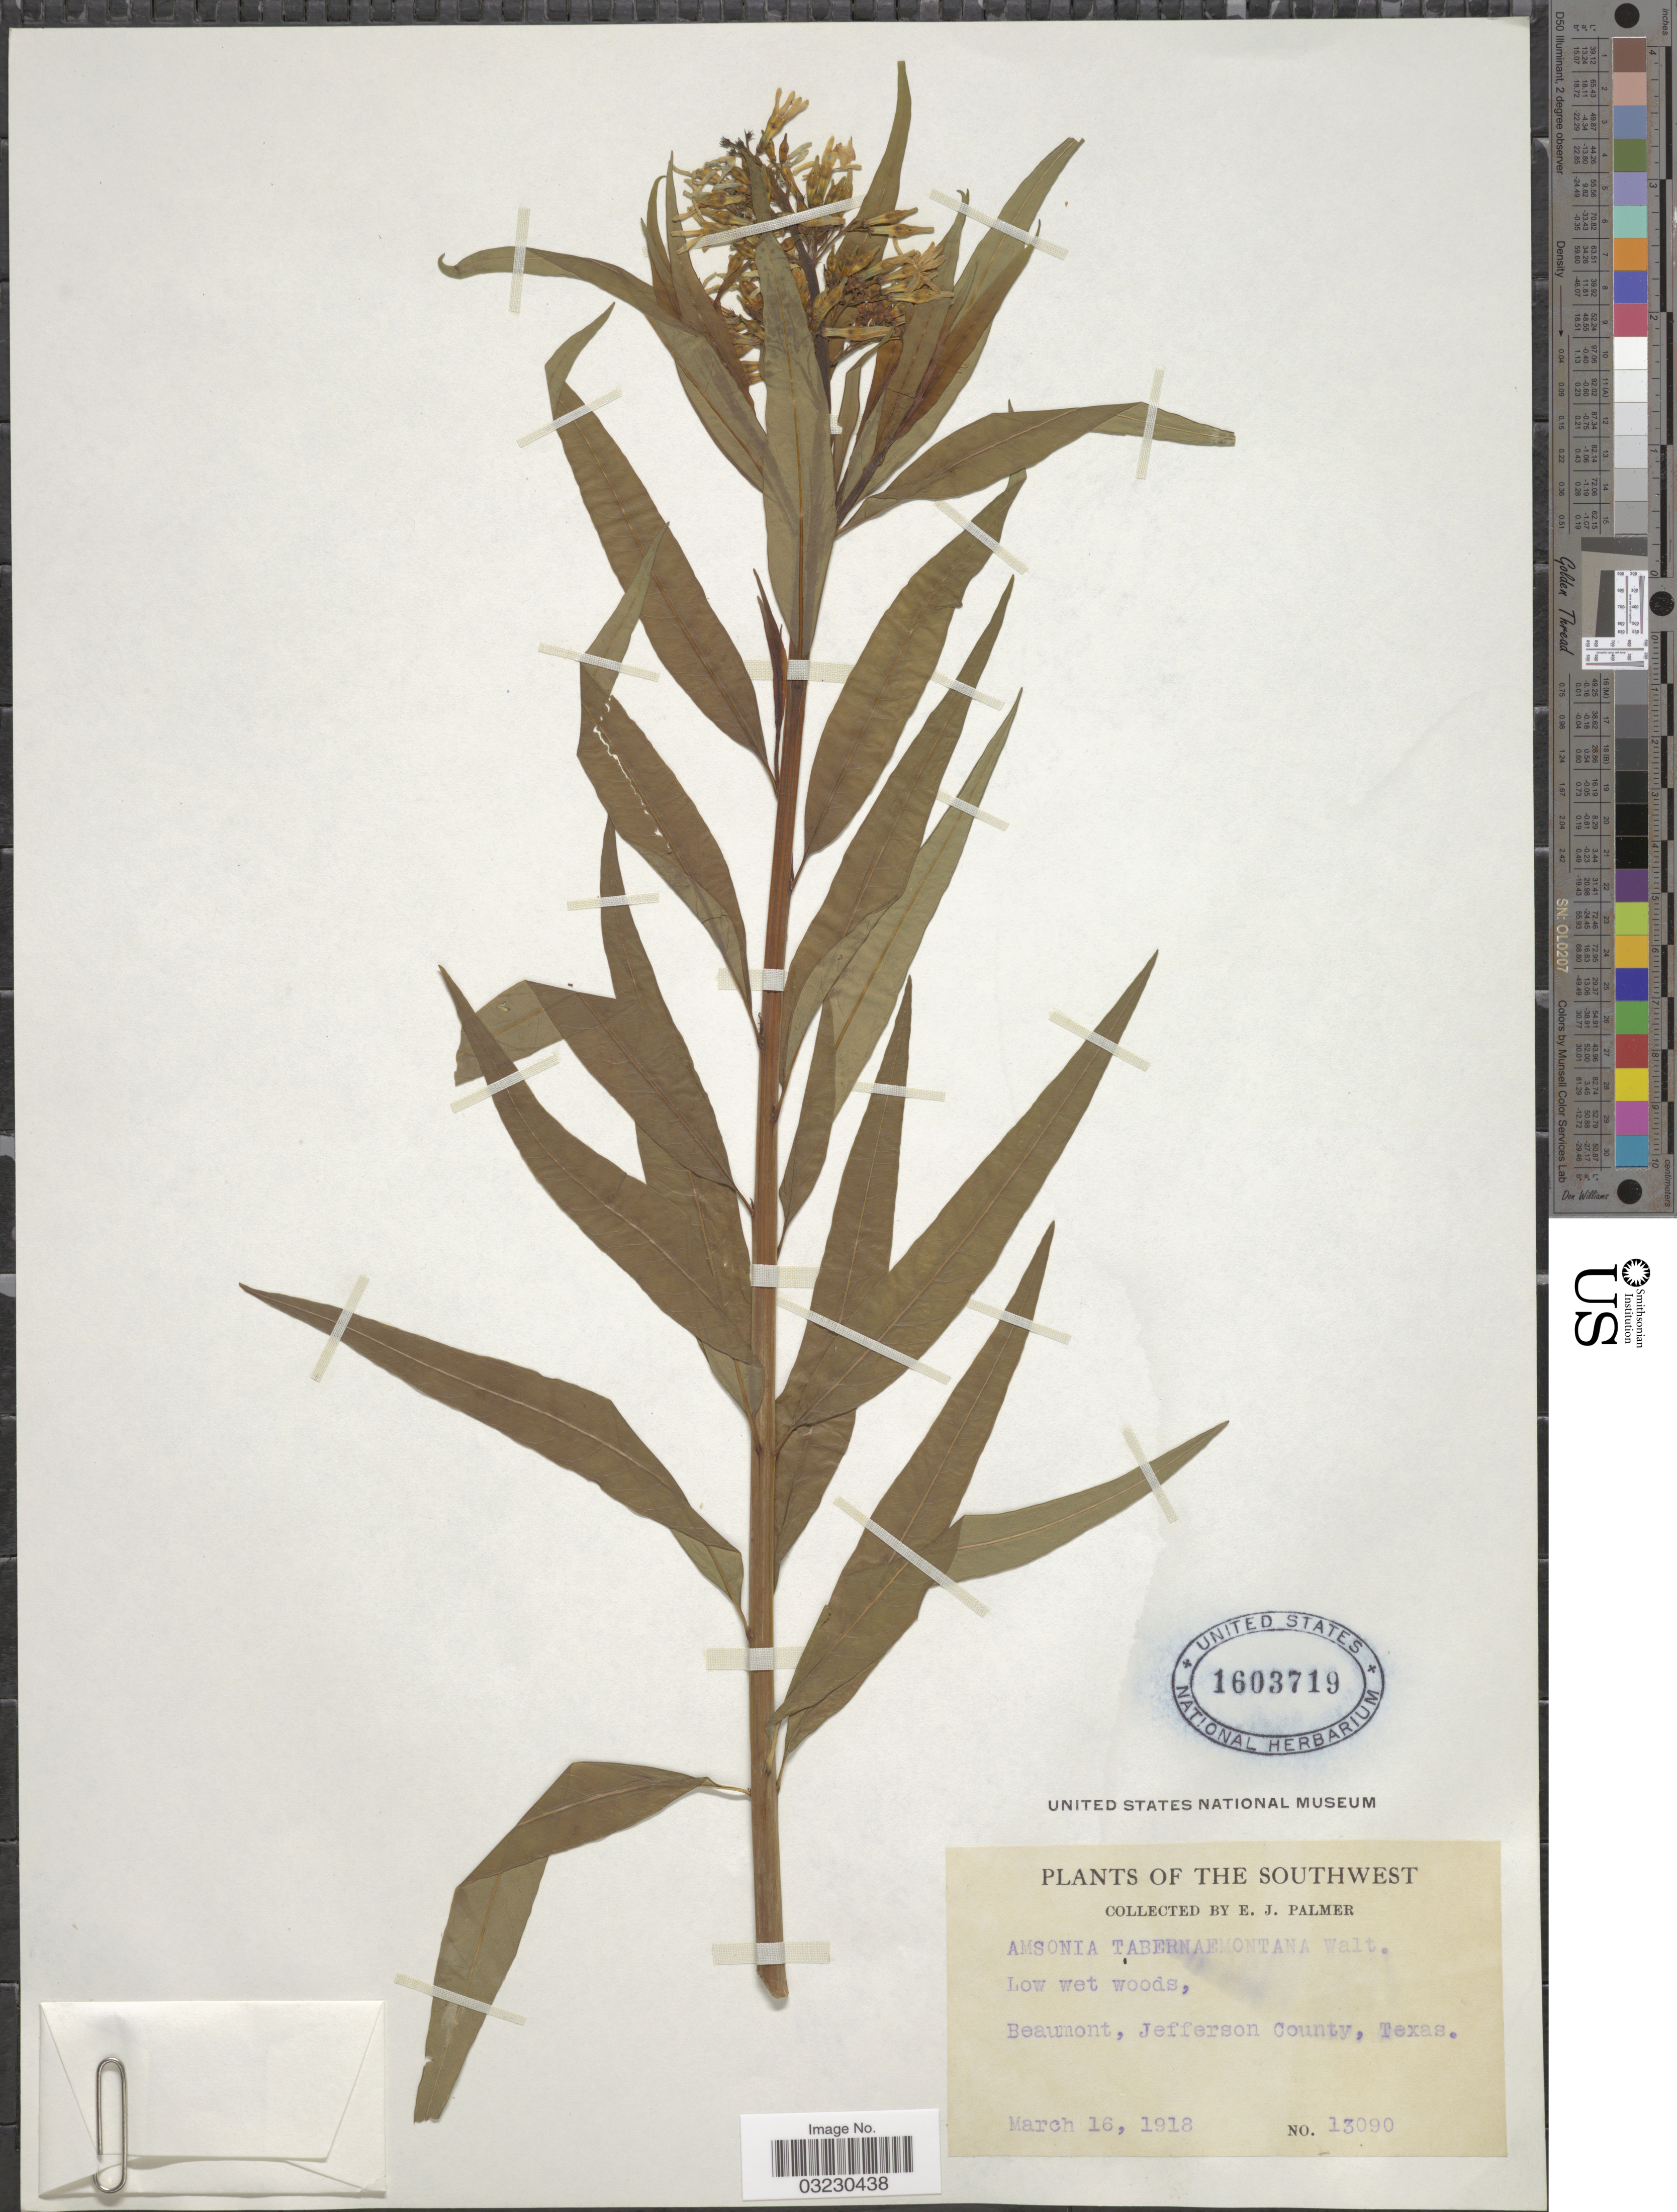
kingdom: Plantae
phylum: Tracheophyta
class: Magnoliopsida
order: Gentianales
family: Apocynaceae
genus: Amsonia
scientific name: Amsonia illustris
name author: Woodson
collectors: E. J. Palmer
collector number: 13090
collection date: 1918-03-16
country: United States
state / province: Texas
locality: The Southwest, Beaumont, Jefferson County.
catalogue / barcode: US 1603719